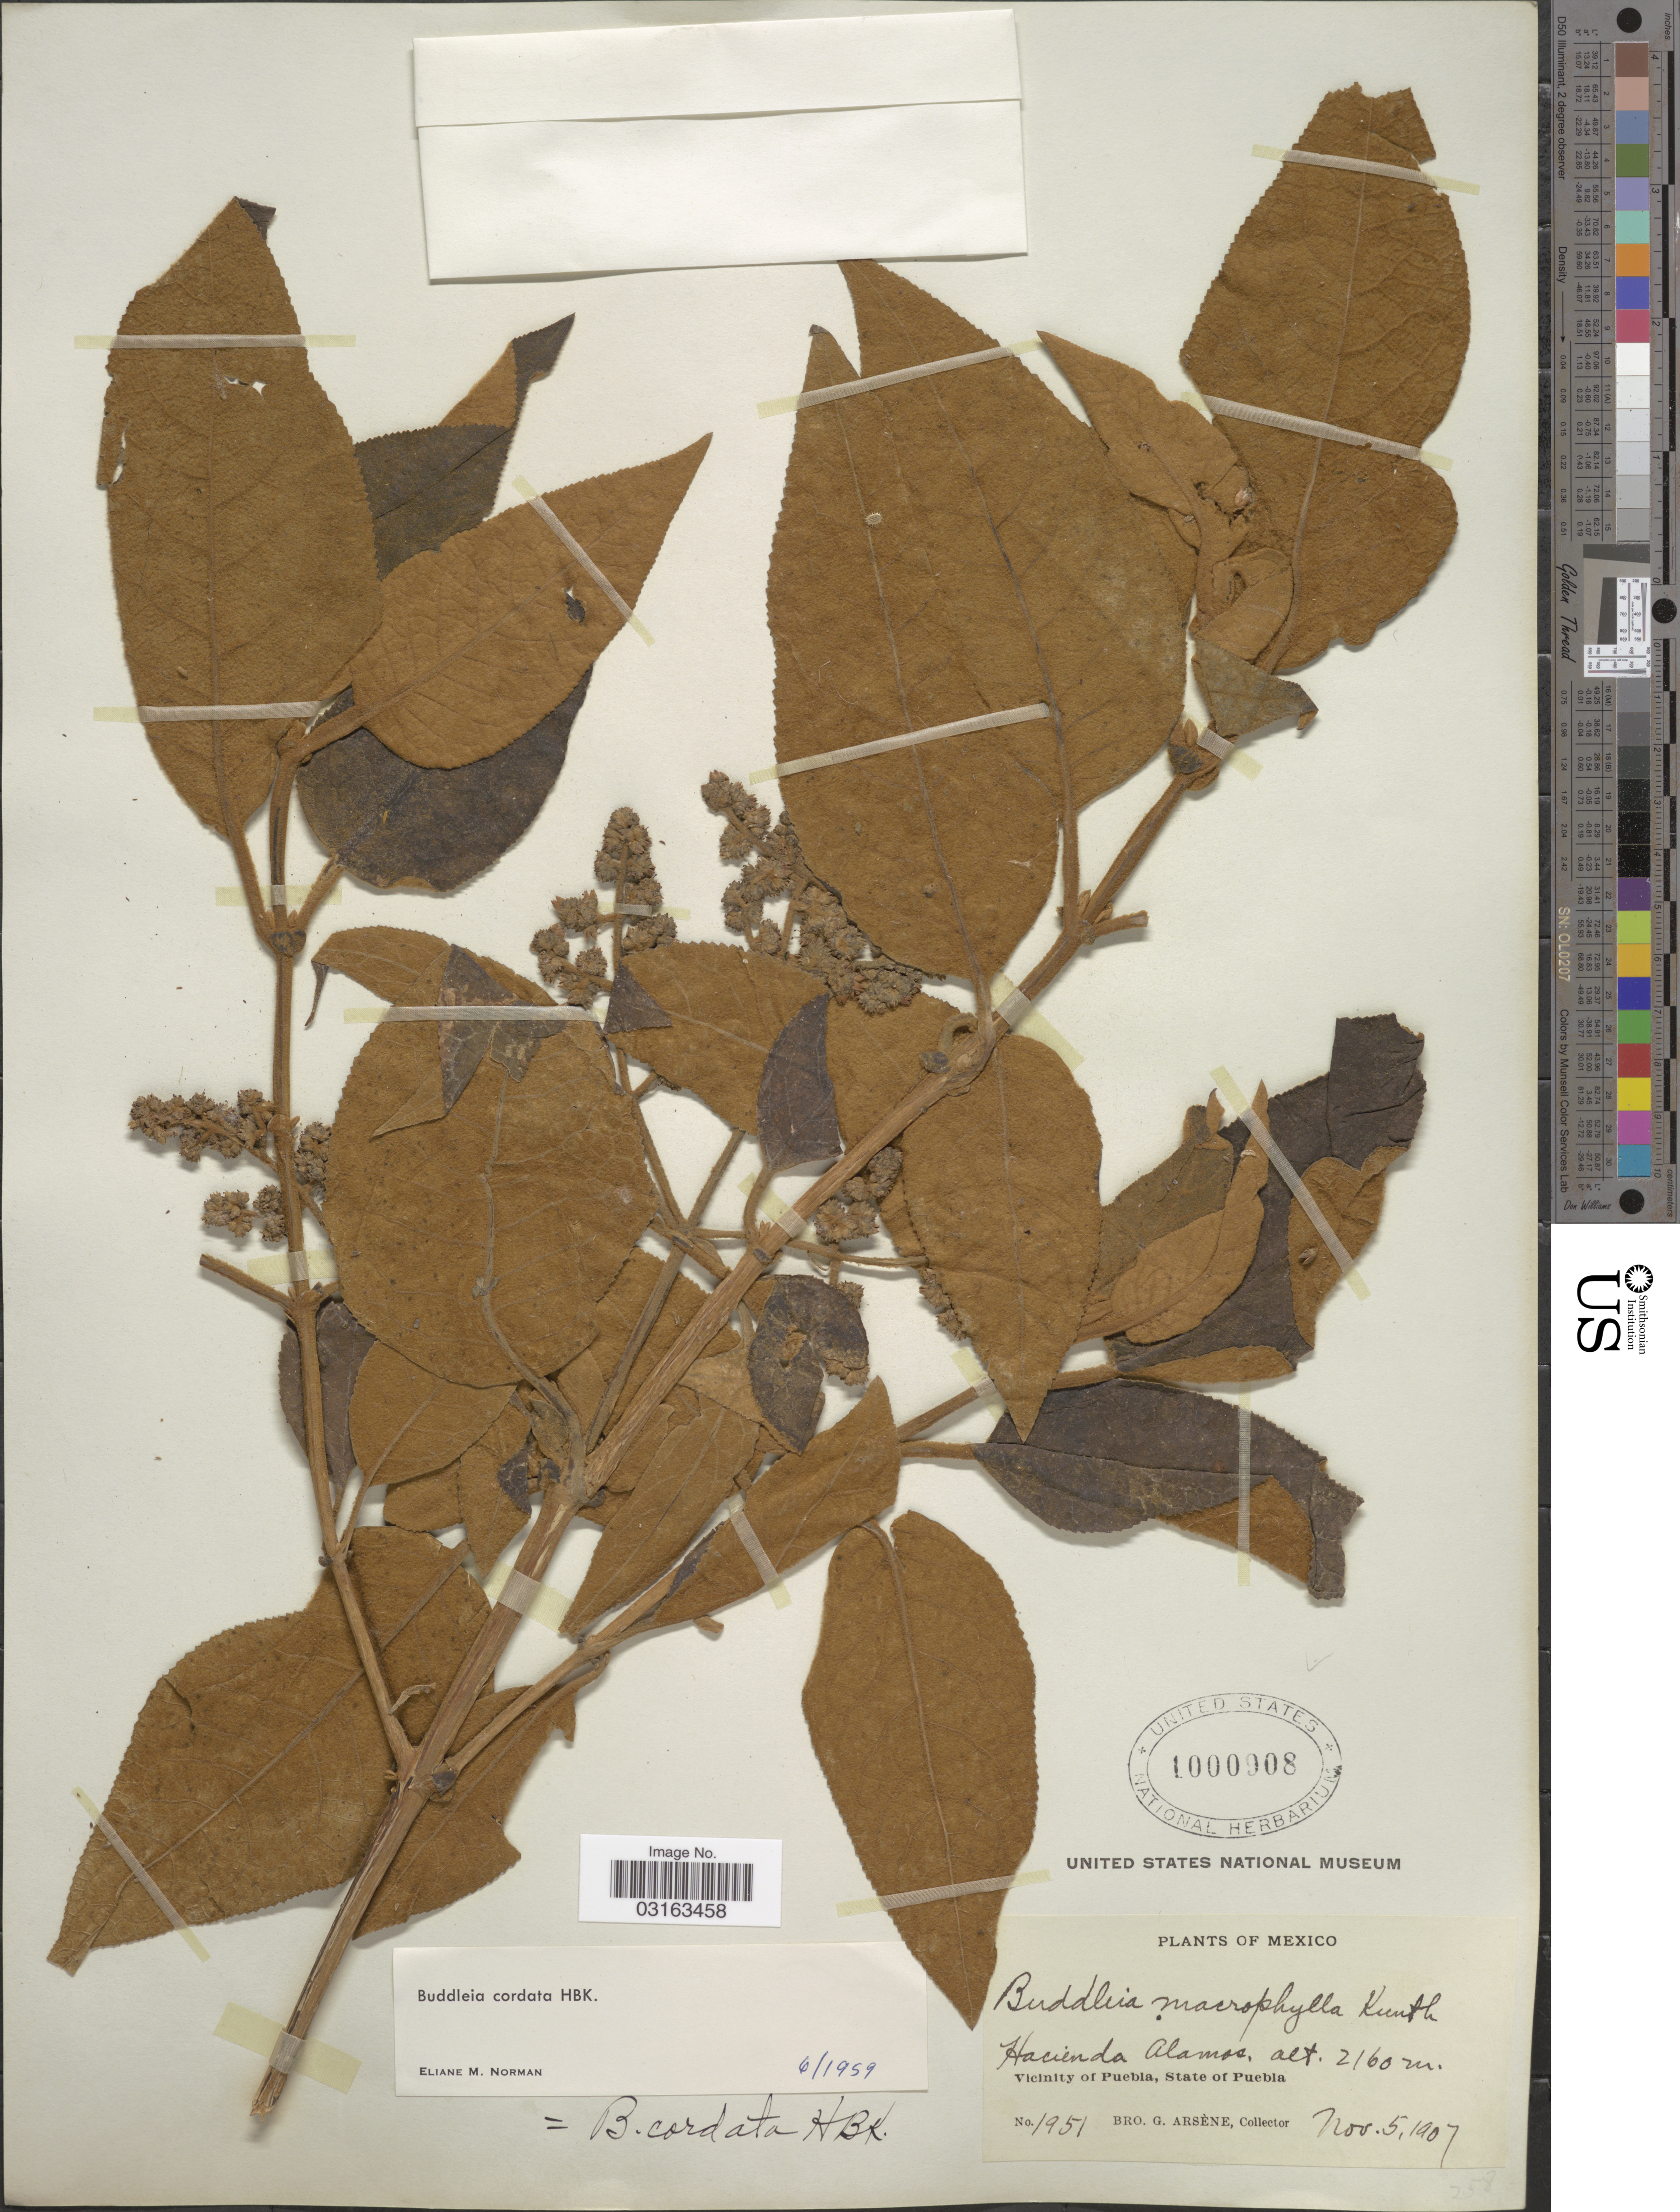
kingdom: Plantae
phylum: Tracheophyta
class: Magnoliopsida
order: Lamiales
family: Scrophulariaceae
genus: Buddleja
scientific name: Buddleja cordata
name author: Kunth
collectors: Bro. G. Arsène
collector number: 1951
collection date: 1907-11-05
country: Mexico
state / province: Puebla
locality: Hacienda Alamos. Vicinity of Puebla.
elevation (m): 2160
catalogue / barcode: US 1000908